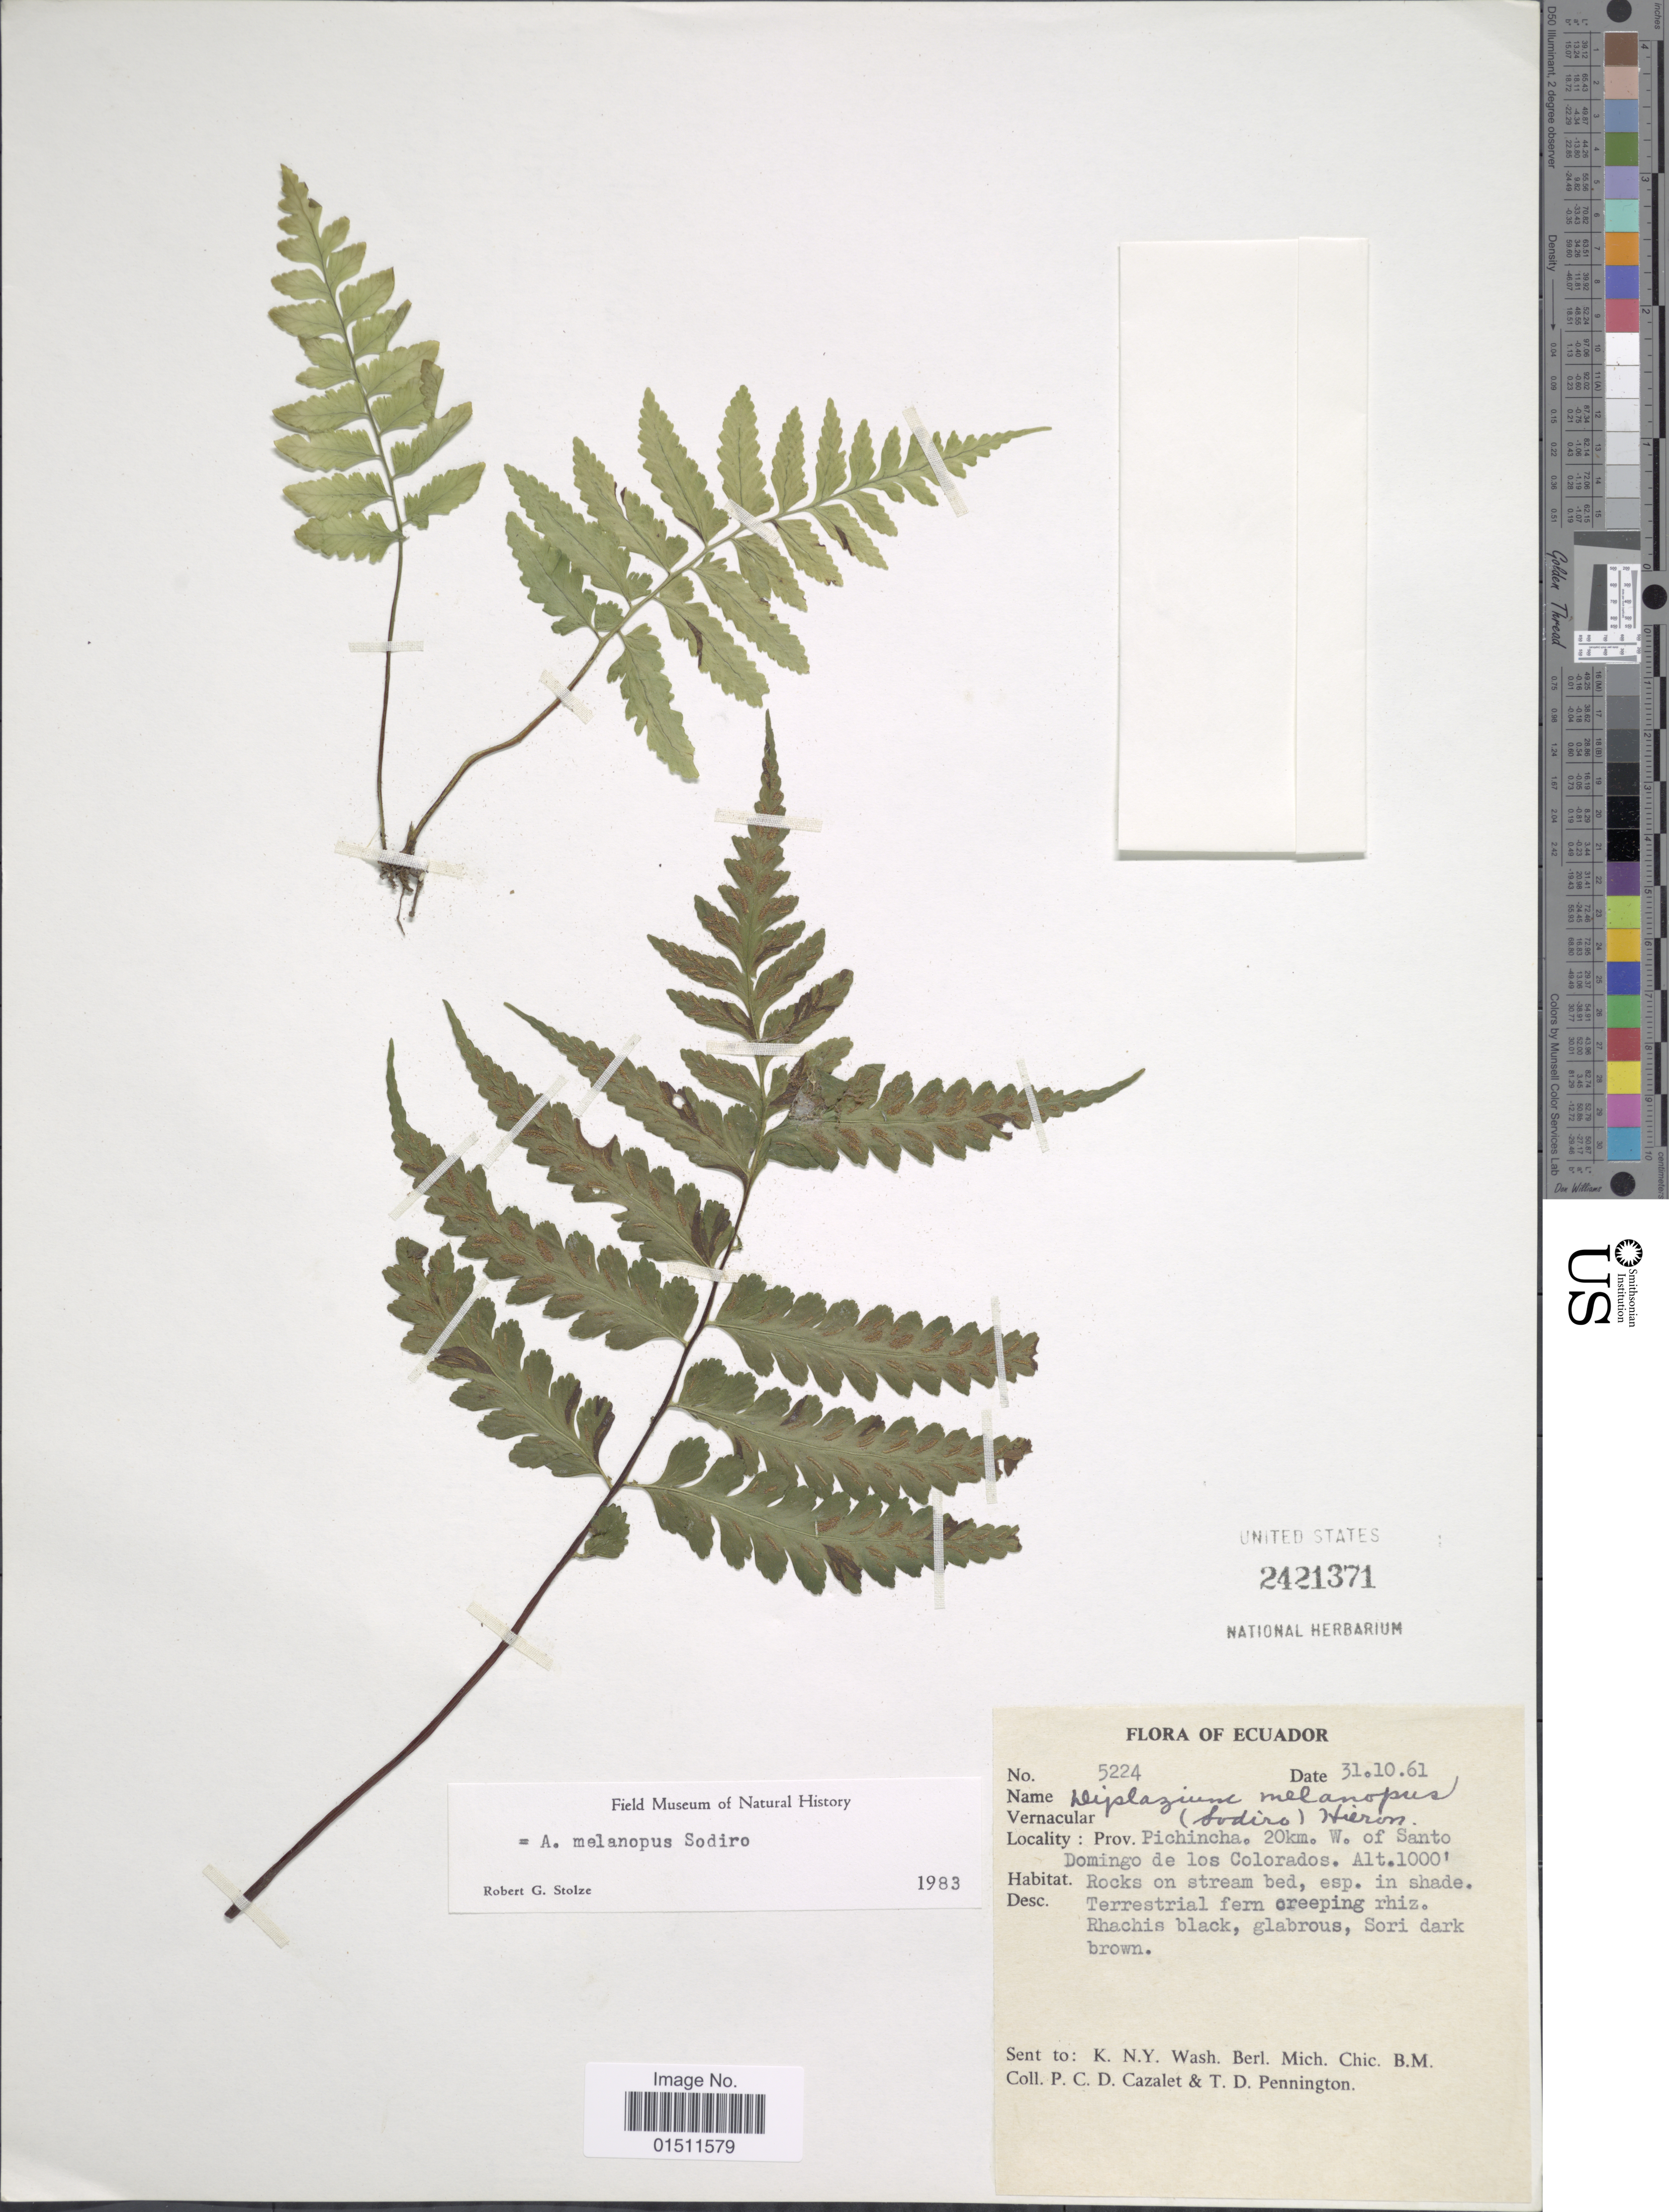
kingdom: Plantae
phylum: Tracheophyta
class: Polypodiopsida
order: Polypodiales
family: Aspleniaceae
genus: Asplenium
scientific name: Asplenium melanopus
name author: Sodiro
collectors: P. C. D. Cazalet & T. D. Pennington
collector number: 5224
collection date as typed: Transcribed d/m/y: 31/10/61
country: Ecuador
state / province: Pichincha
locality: Prov. Pichincha 20 km. W of Santo Domingo de los Colorados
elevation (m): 305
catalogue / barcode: US 2421371